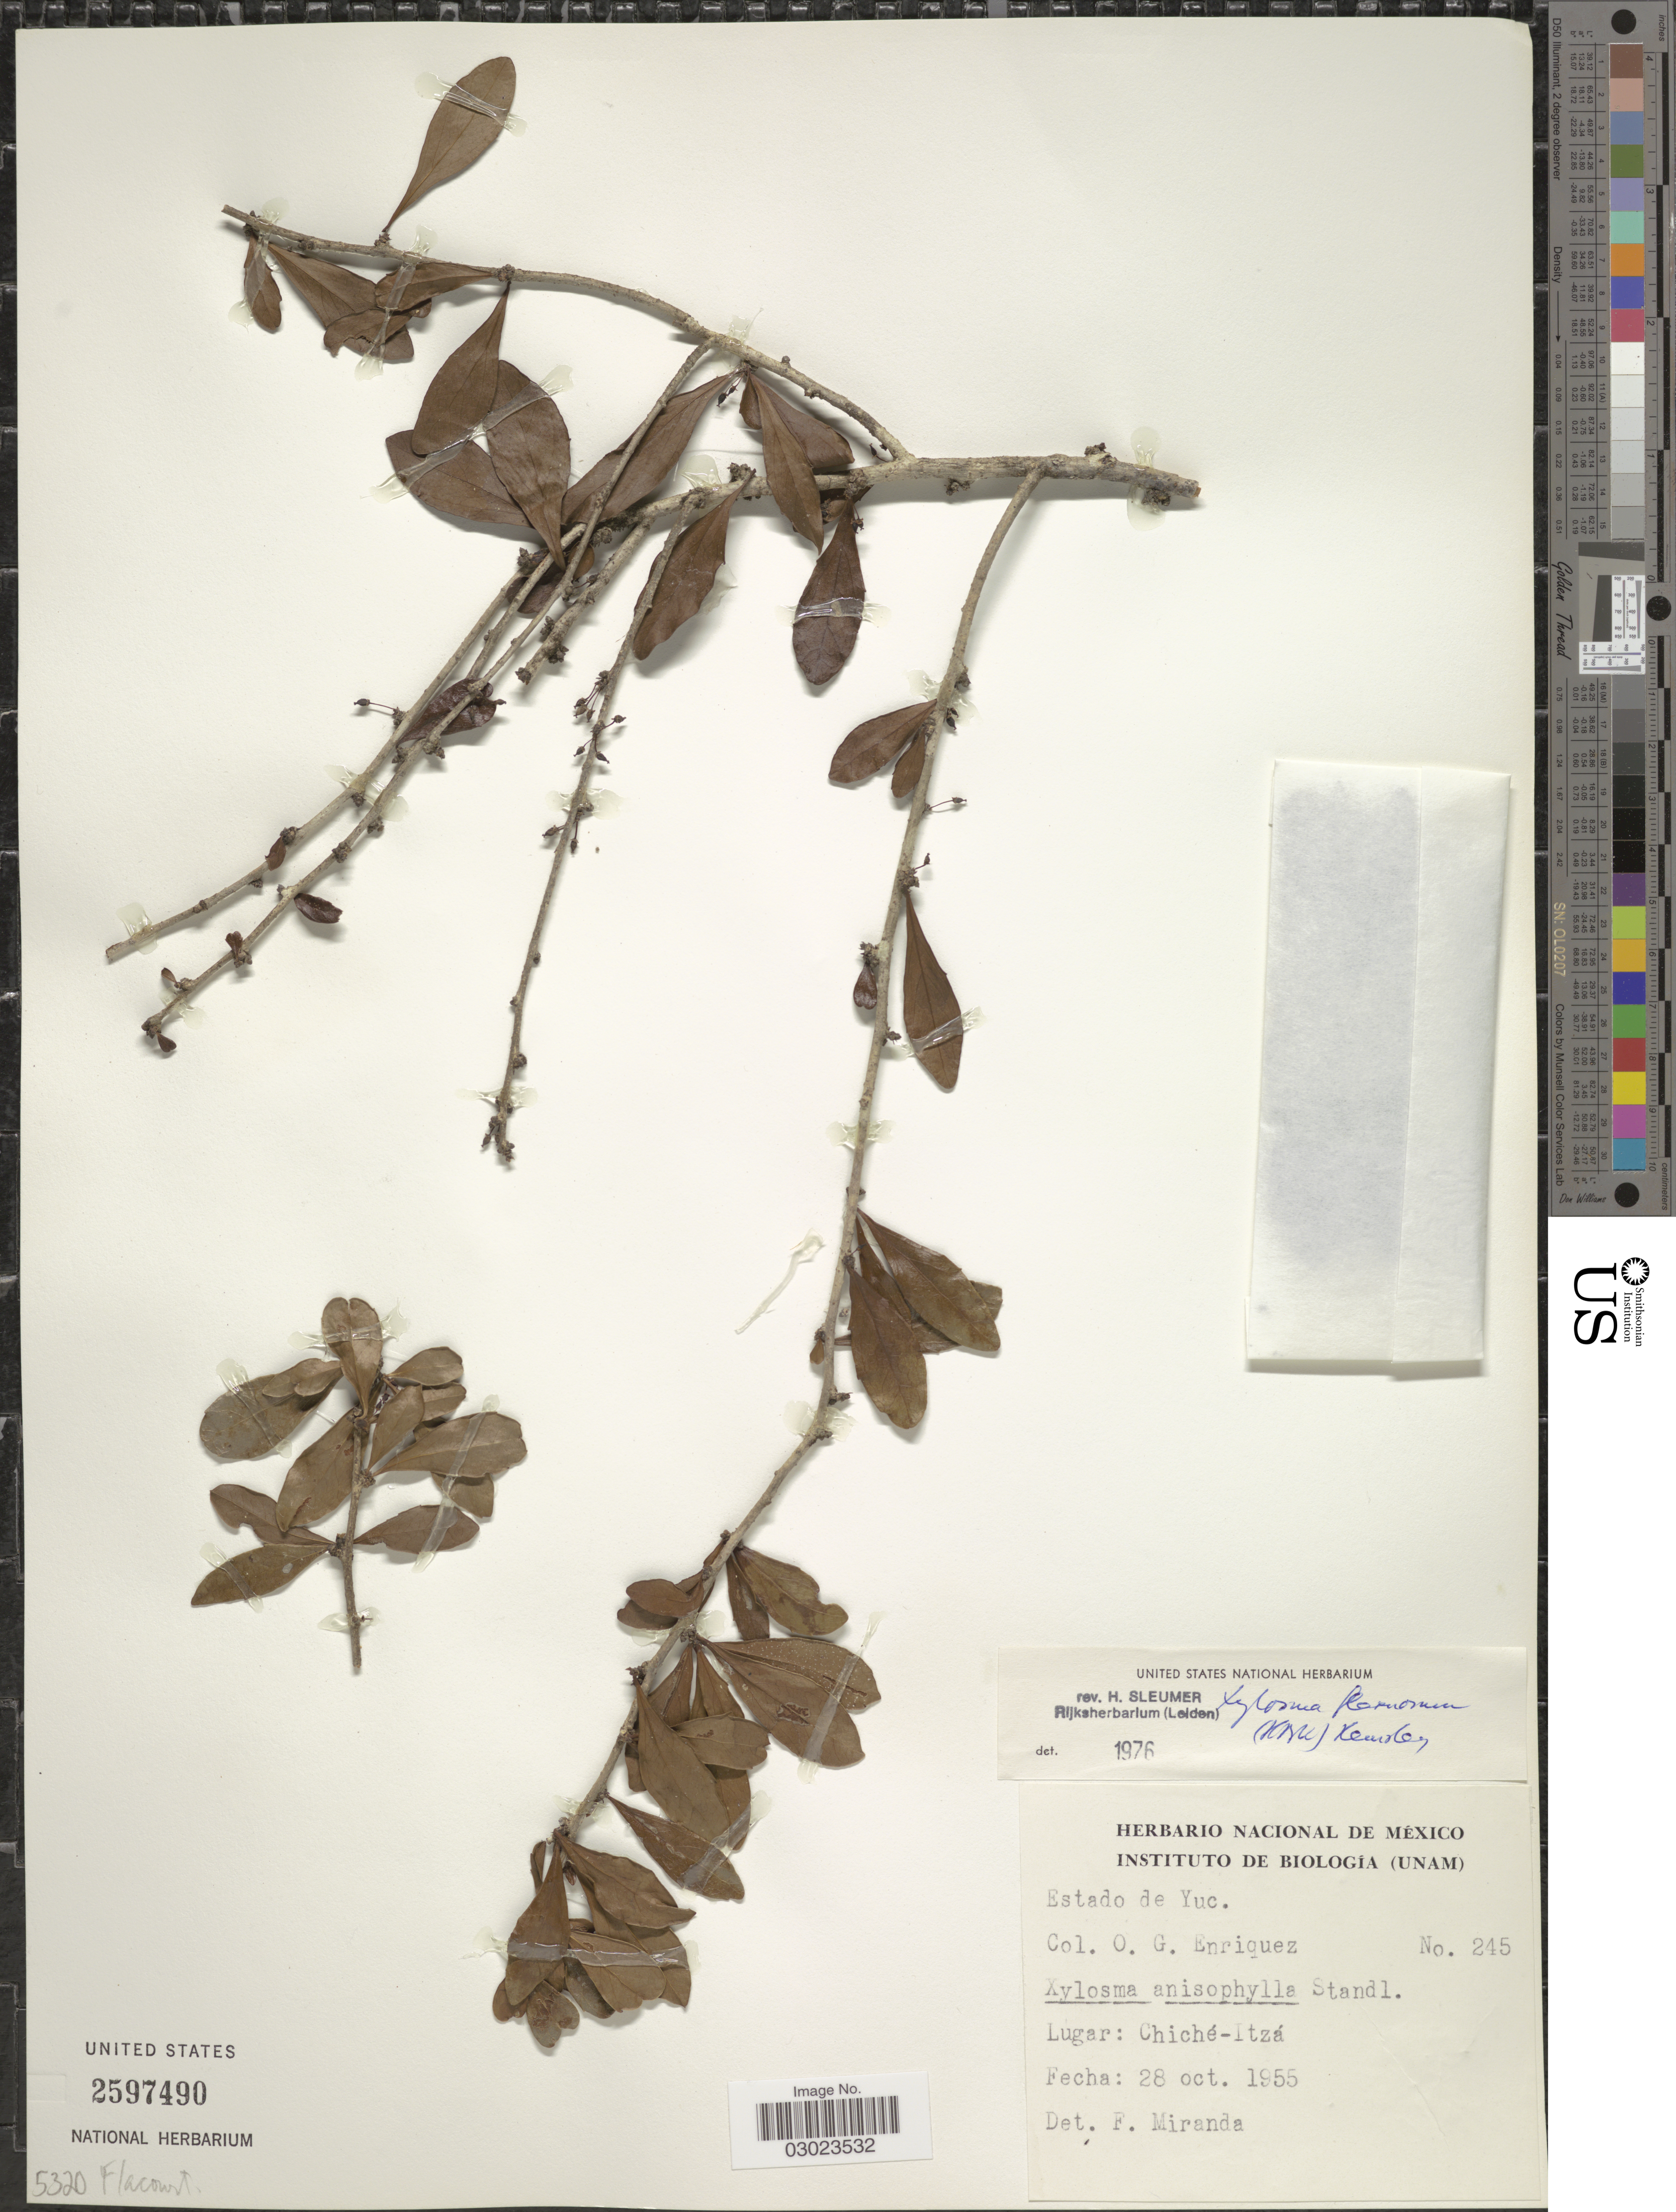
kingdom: Plantae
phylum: Tracheophyta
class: Magnoliopsida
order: Malpighiales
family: Salicaceae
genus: Xylosma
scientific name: Xylosma flexuosa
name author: (Kunth) Hemsl.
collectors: O. Enriquez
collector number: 245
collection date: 1955-10-28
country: Mexico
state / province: Yucatán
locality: Estado de Yuc., Chiché-Itzá.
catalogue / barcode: US 2597490